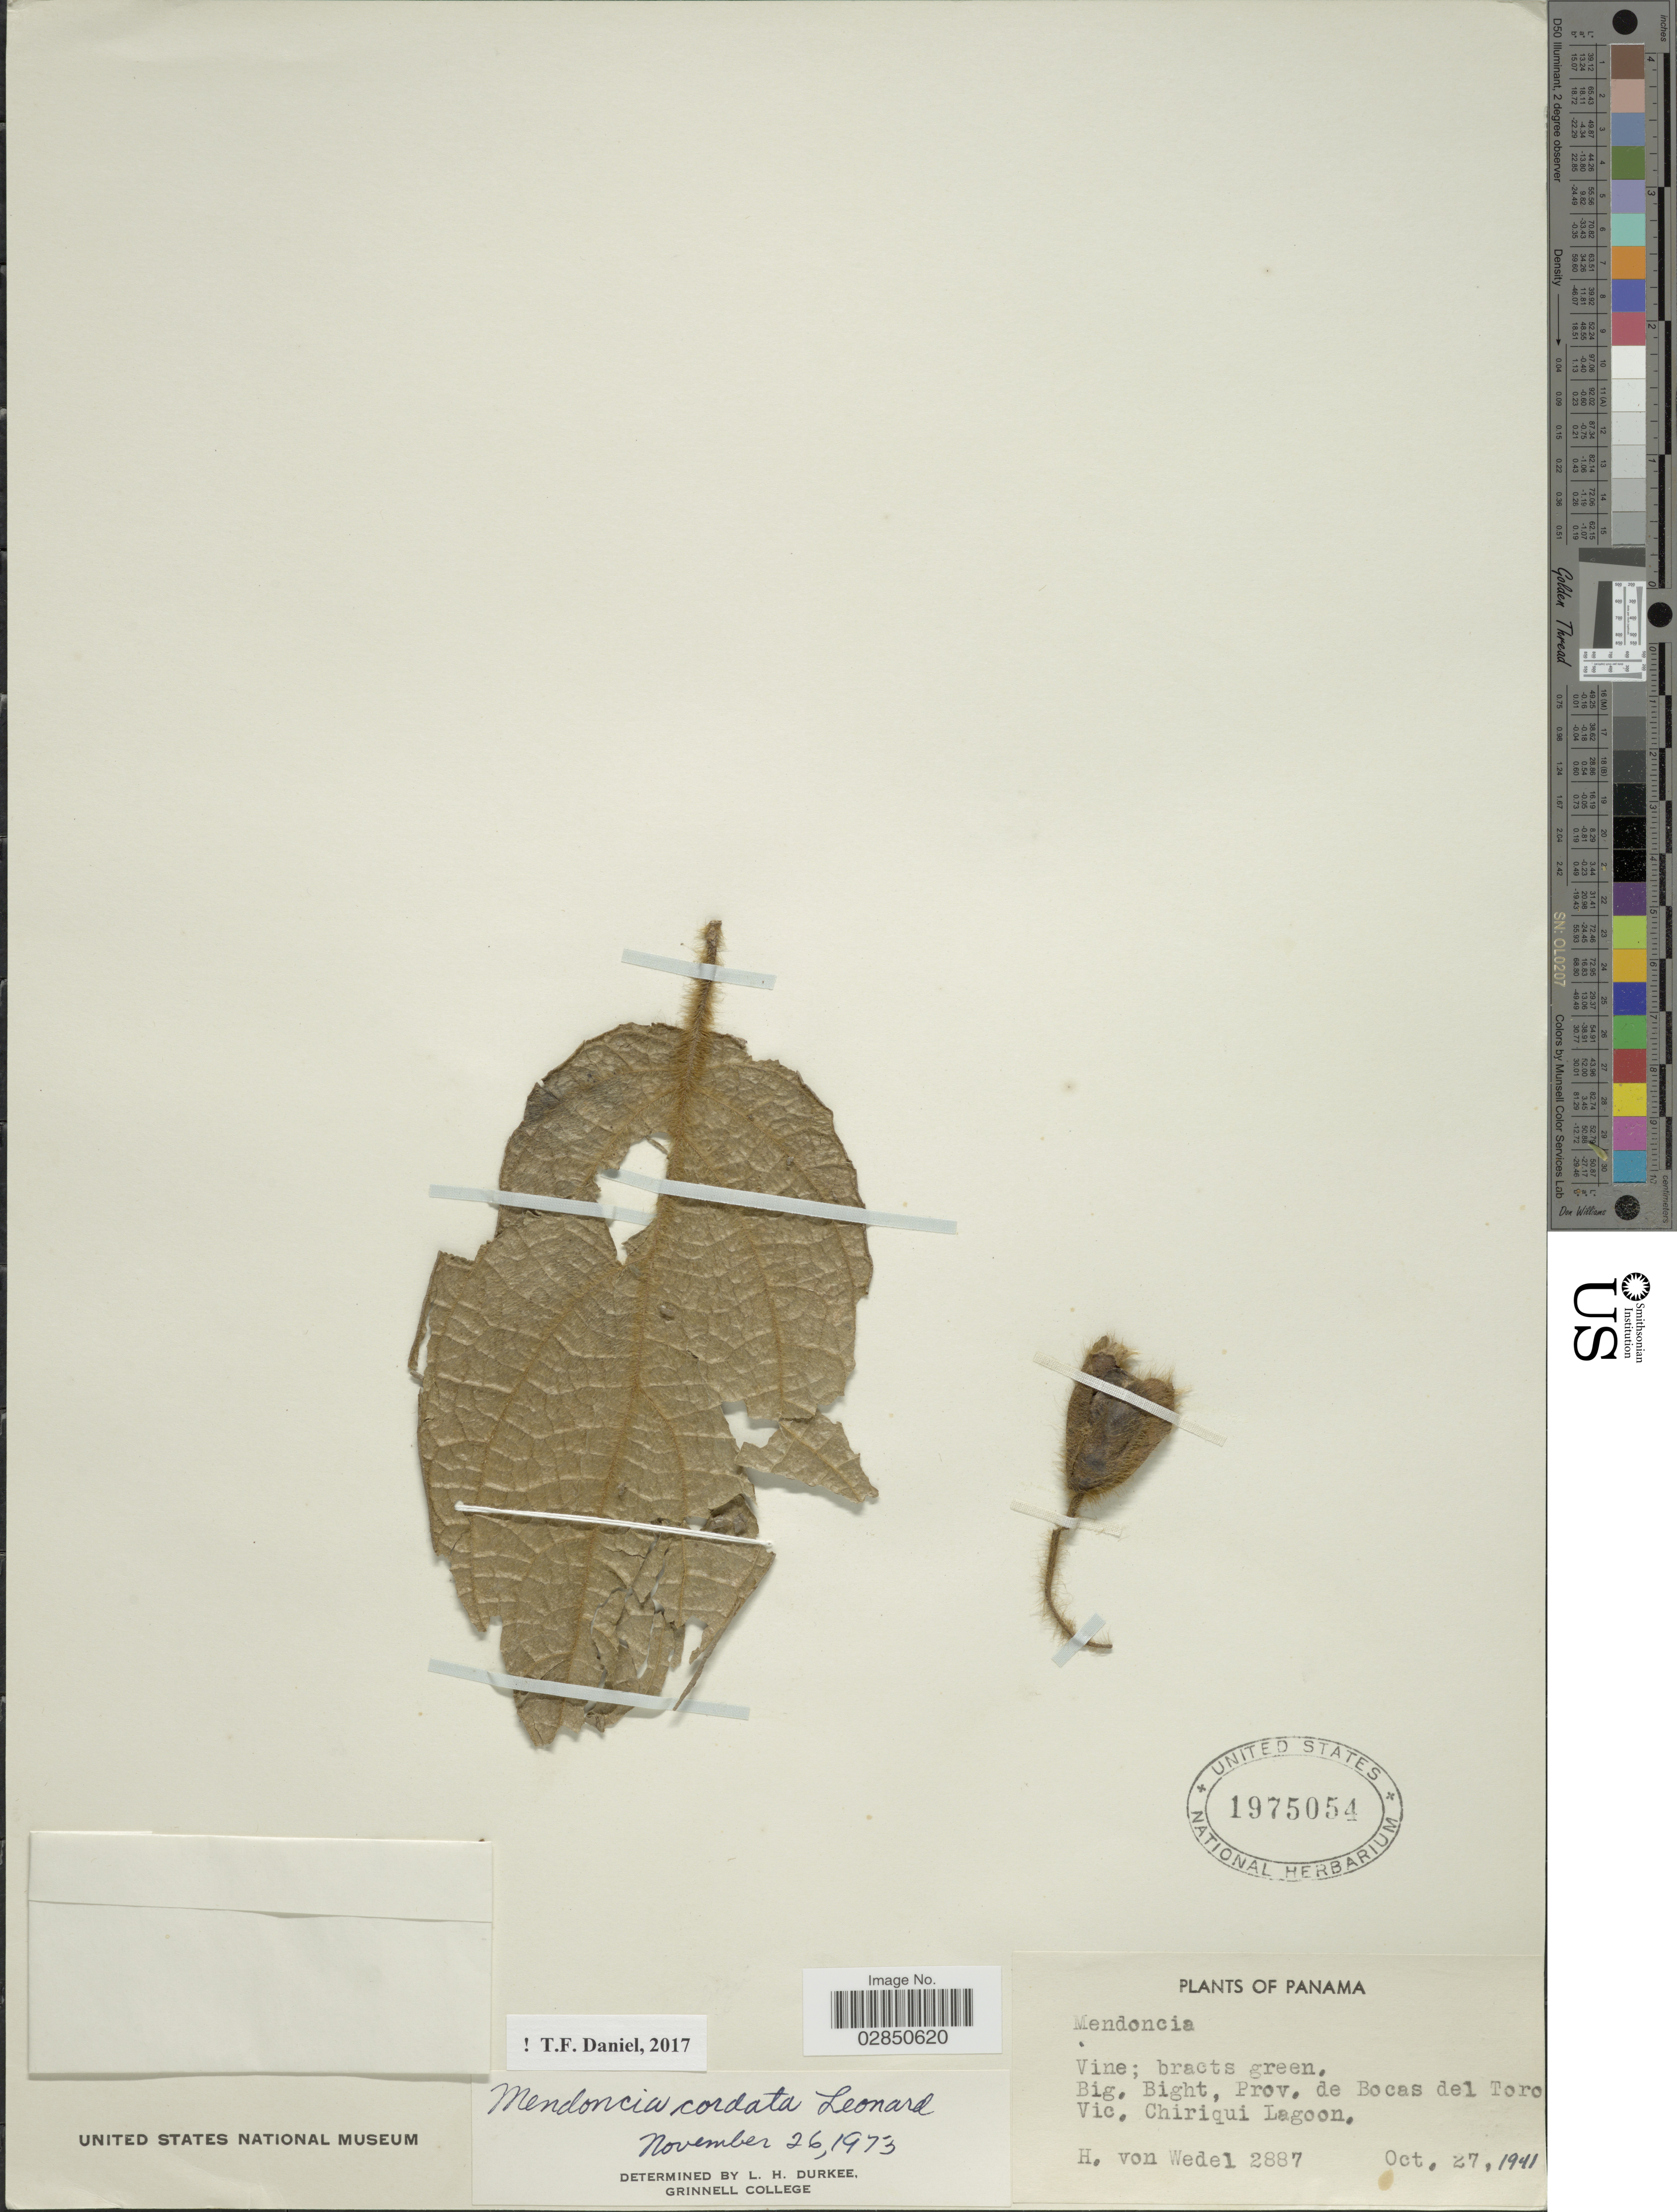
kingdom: Plantae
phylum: Tracheophyta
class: Magnoliopsida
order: Lamiales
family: Acanthaceae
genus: Mendoncia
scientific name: Mendoncia cordata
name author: Leonard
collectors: H. von Wedel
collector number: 2887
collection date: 1941-10-27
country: Panama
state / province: Bocas del Toro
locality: Big. Bight, Prov. de Bocas del Toro, Vic. Chiriqui Lagoon.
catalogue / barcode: US 1975054